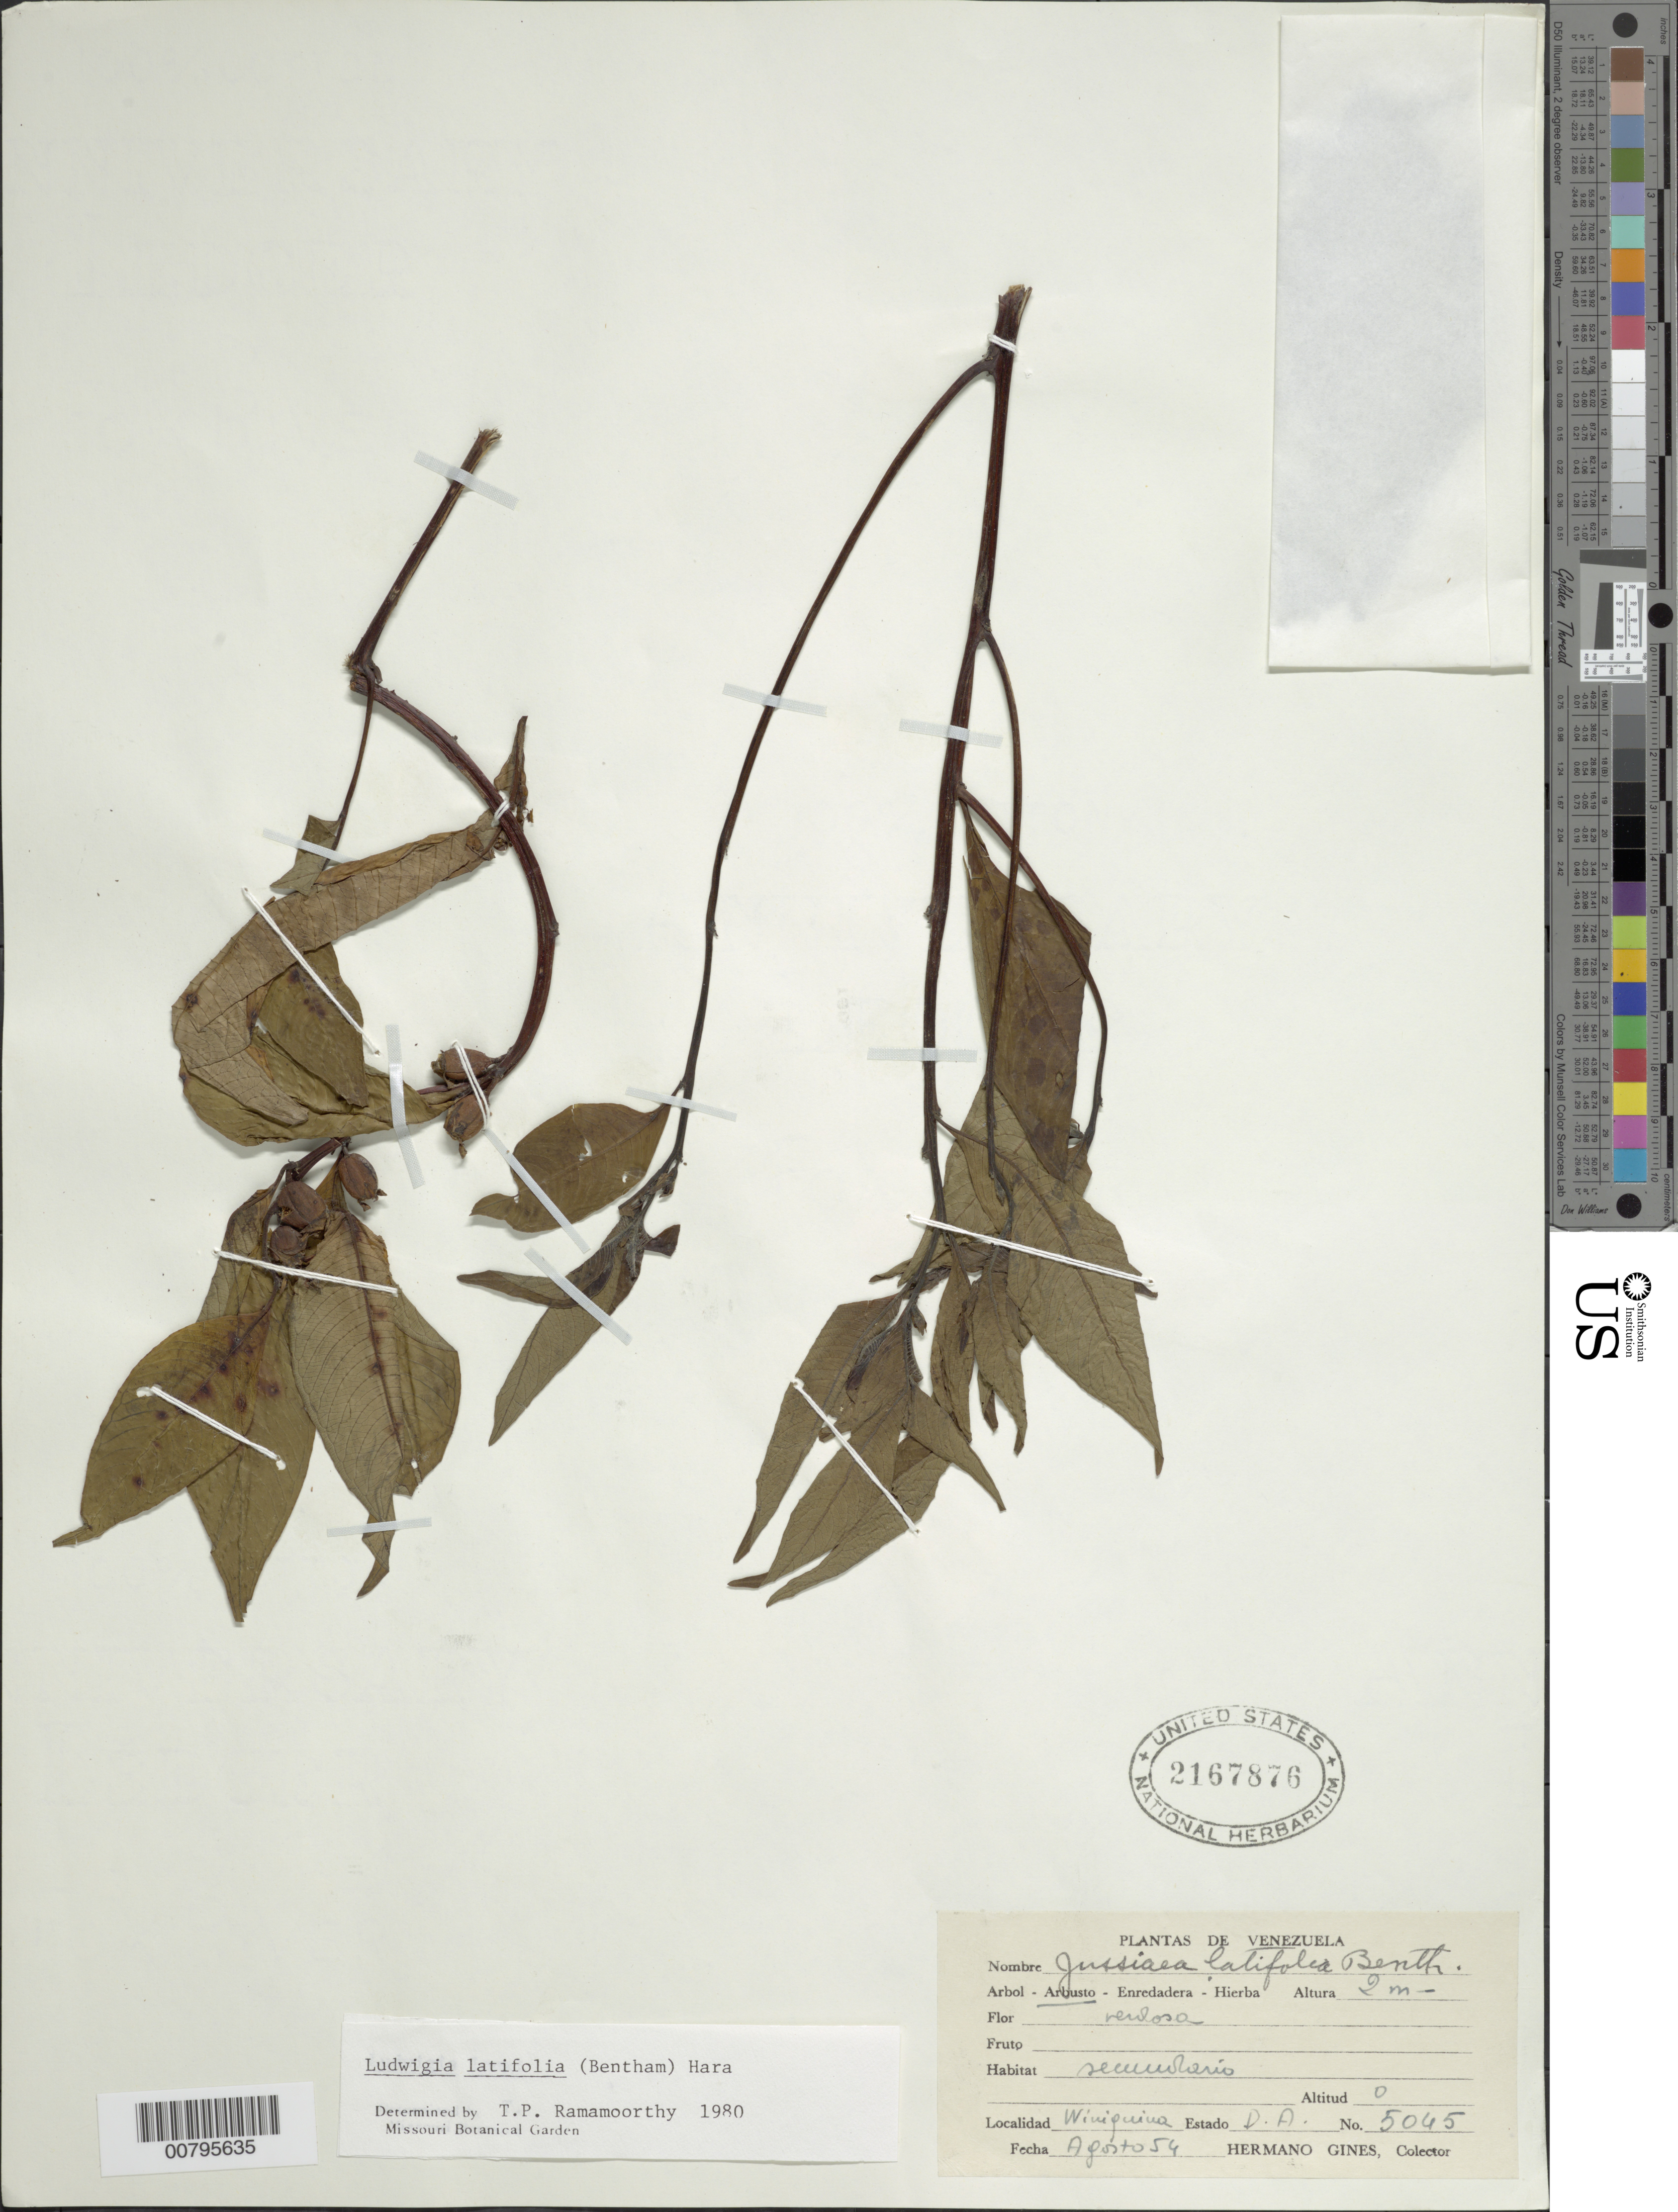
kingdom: Plantae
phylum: Tracheophyta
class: Magnoliopsida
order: Myrtales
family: Onagraceae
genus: Ludwigia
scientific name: Ludwigia latifolia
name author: (Benth.) H. Hara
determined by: Ramamoorthy, T. P.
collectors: H. Gines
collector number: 5045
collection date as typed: Aug-54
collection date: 1954-08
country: Venezuela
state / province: Delta Amacuro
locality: C. Wiuiquina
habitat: Secondary forest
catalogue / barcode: US 2167876